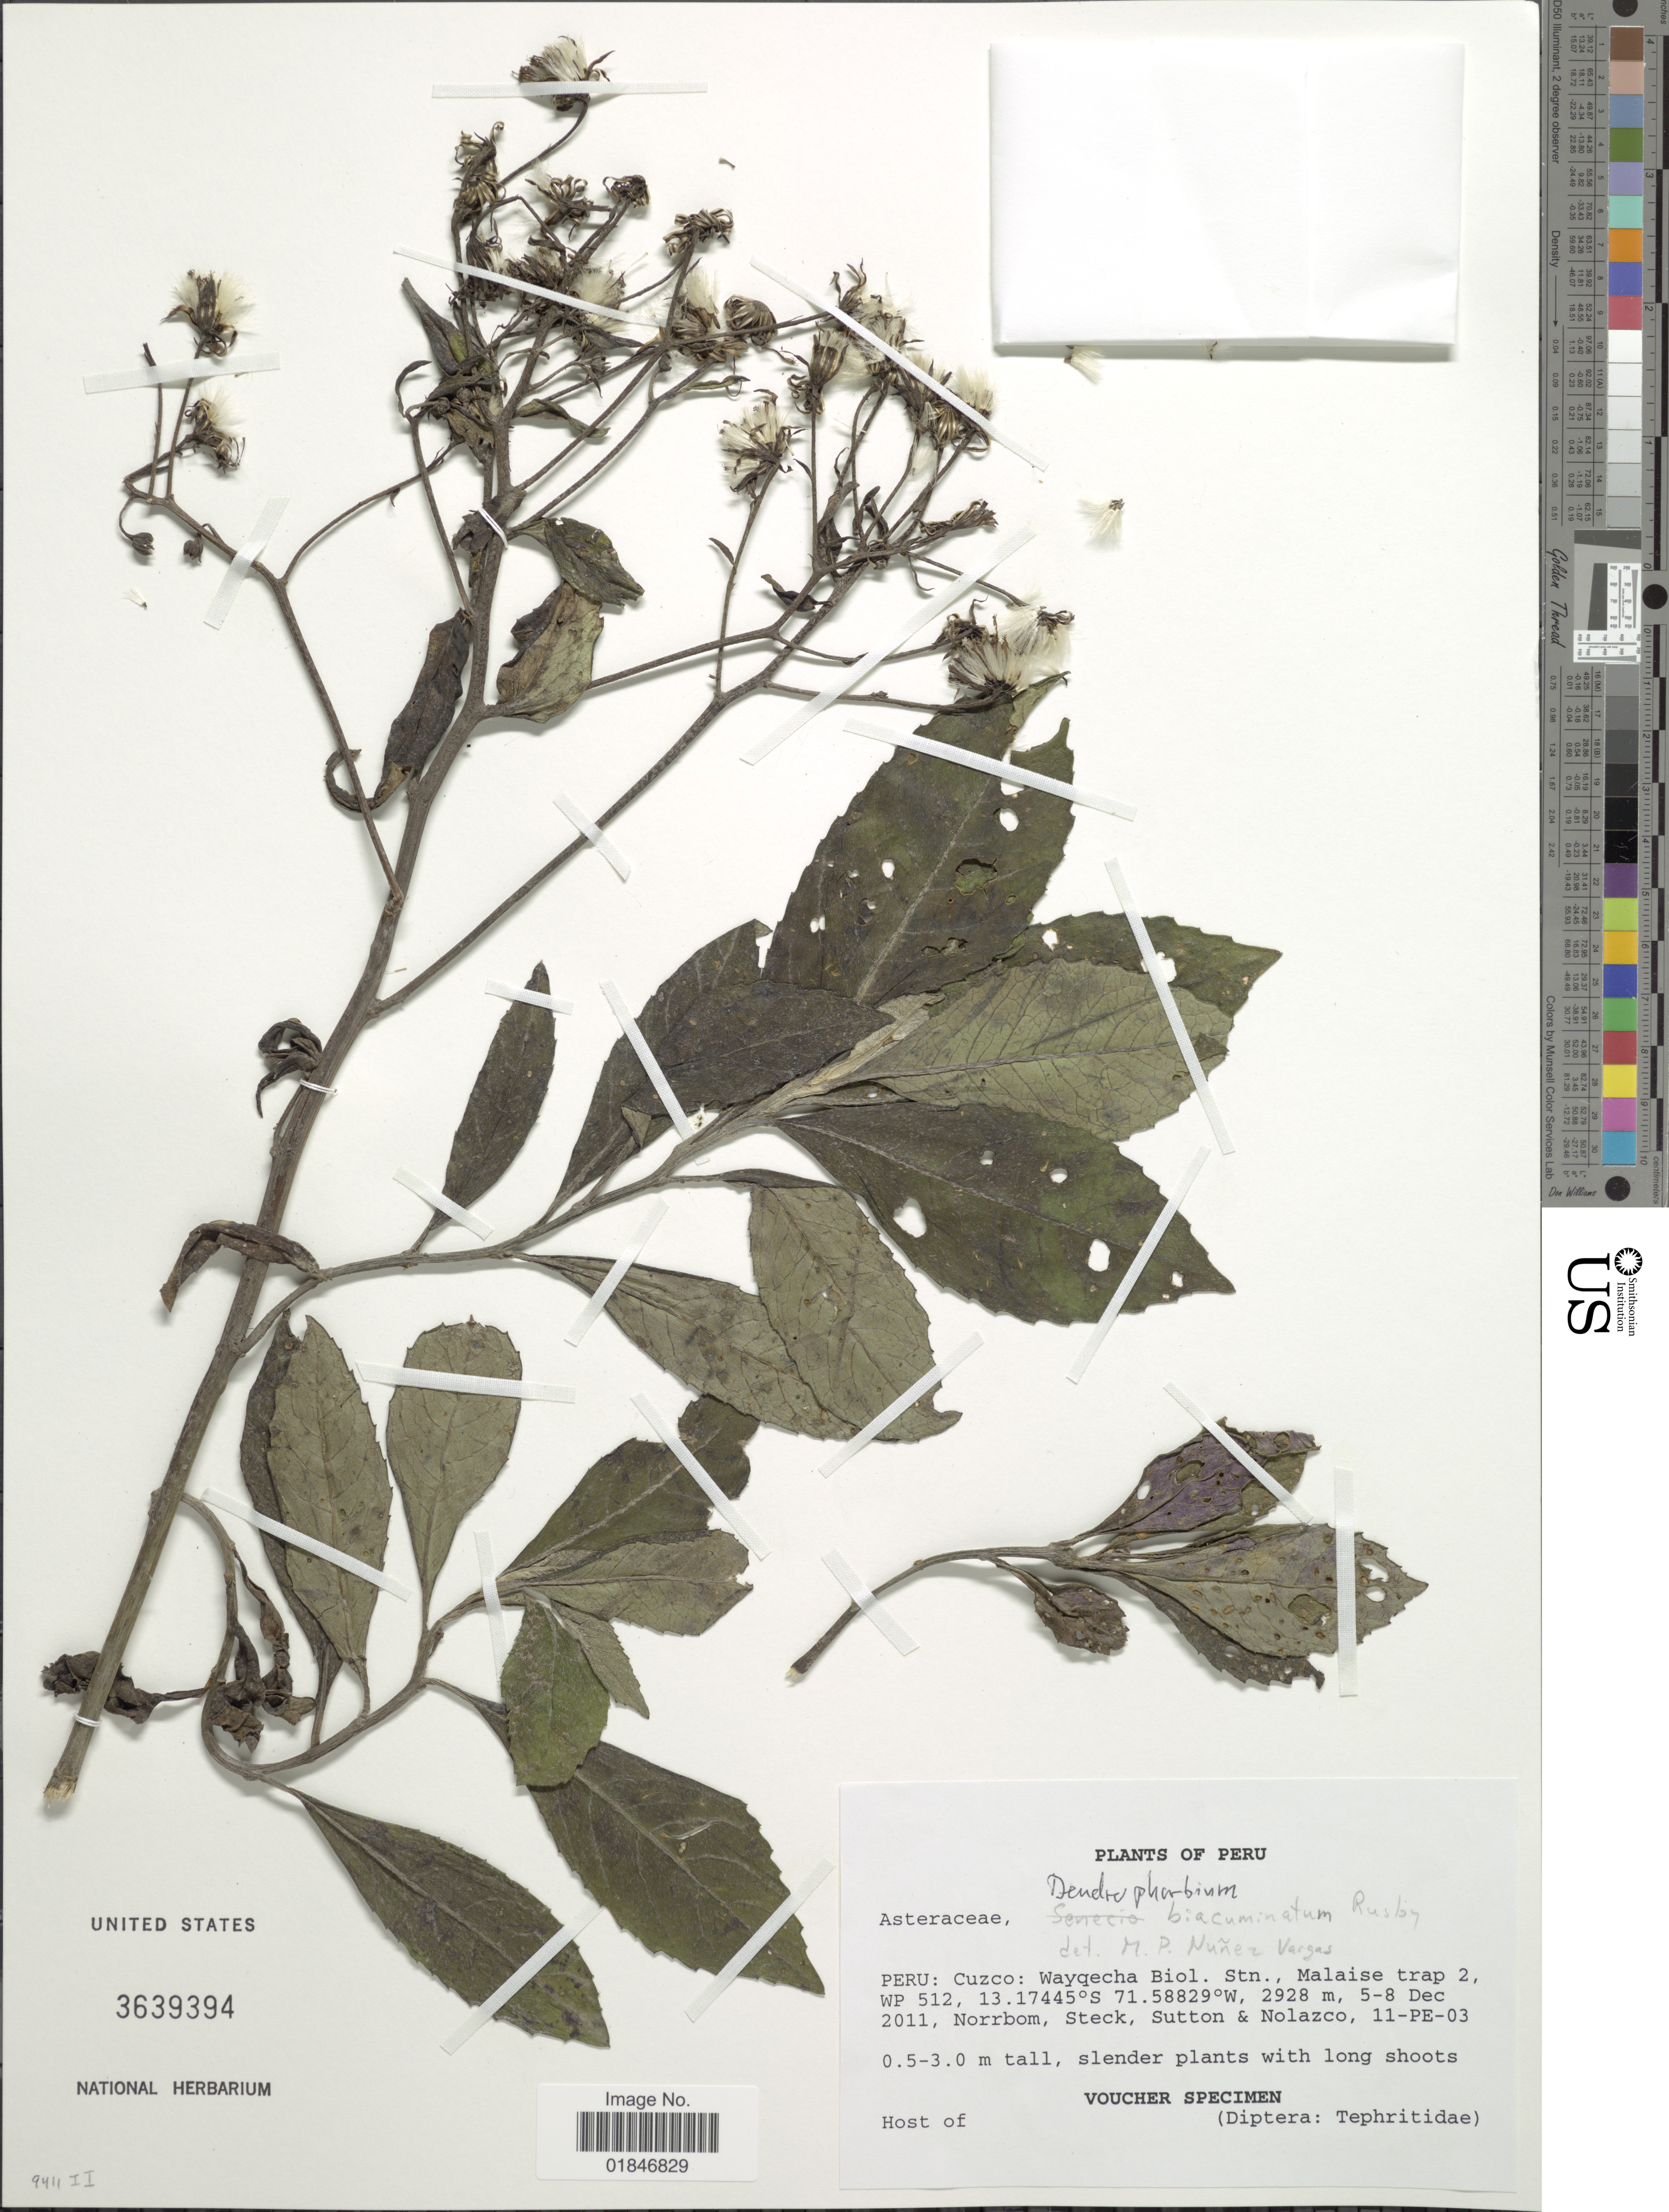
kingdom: Plantae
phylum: Tracheophyta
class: Magnoliopsida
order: Asterales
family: Asteraceae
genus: Dendrophorbium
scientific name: Dendrophorbium biacuminatum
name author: (Rusby) C. Jeffrey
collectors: A. L. Norrbom, Steck, Sutton, -- & Nolazco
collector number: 11-PE-03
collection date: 2011-12-05/2011-12-08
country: Peru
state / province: Cusco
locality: Peru: Cuzco: Wayqecha Biol. Stn. Malaise trap 2 WP 512.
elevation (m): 2928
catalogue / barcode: US 3639394